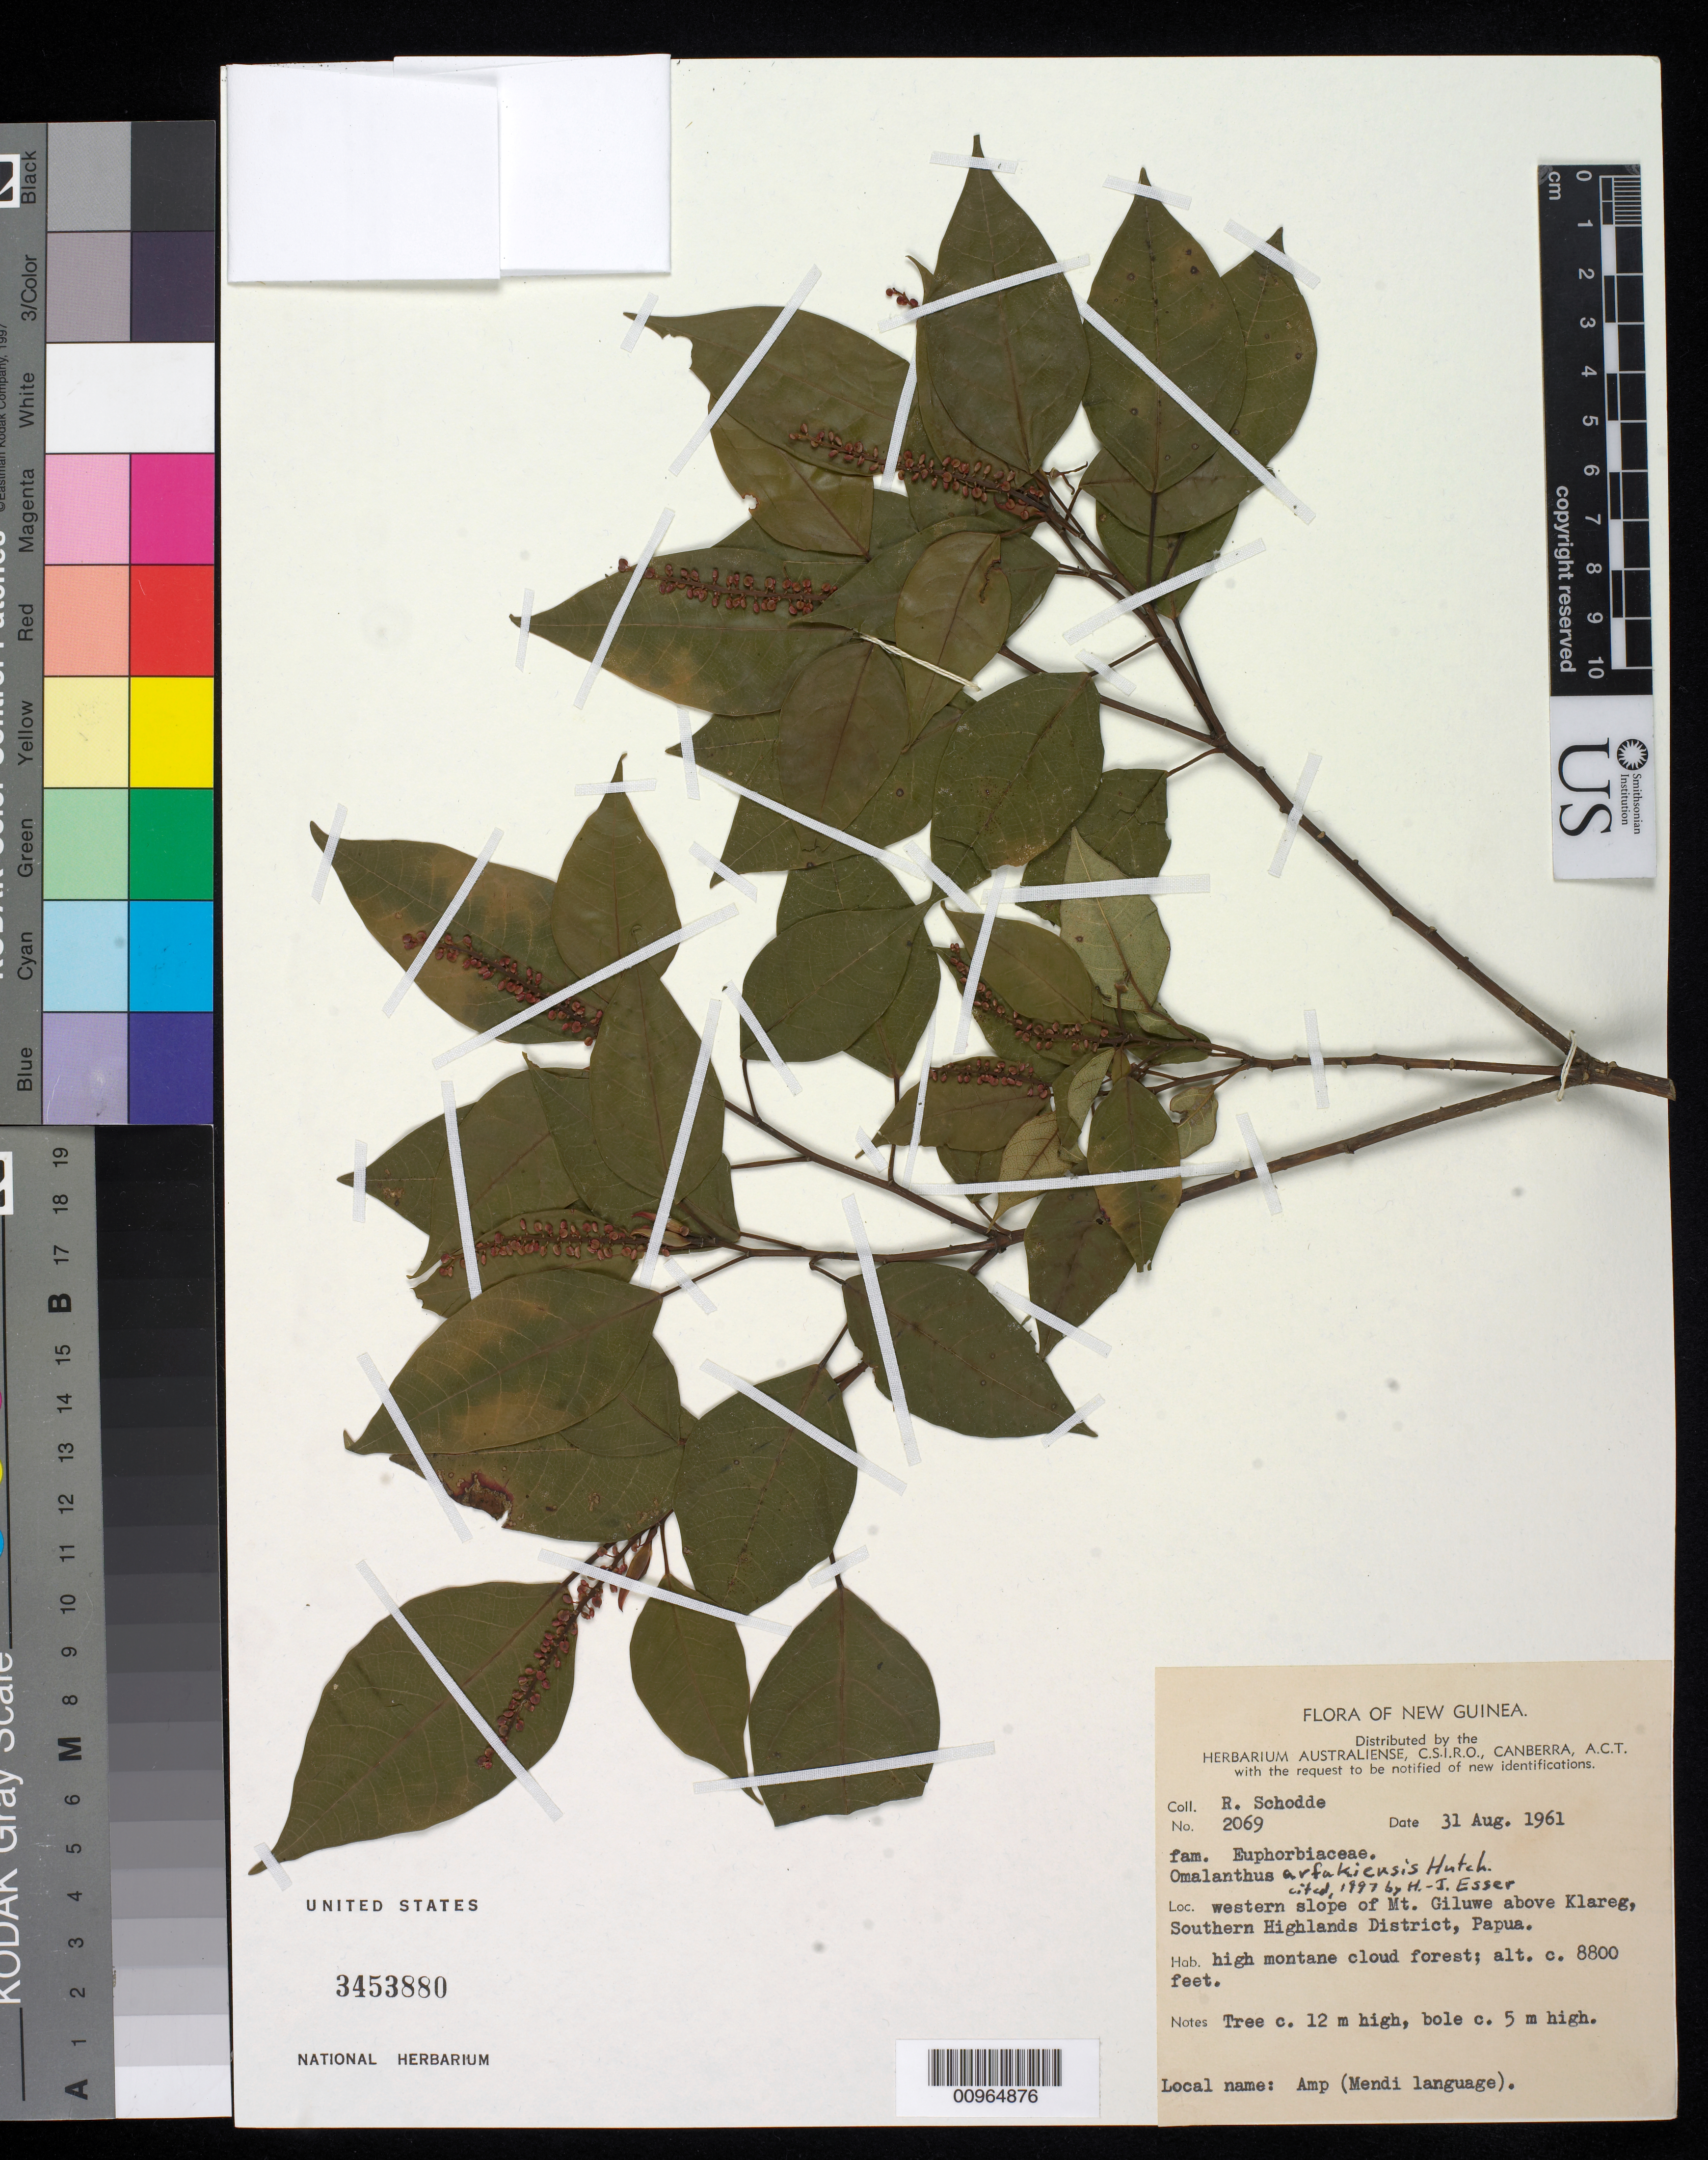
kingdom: Plantae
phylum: Tracheophyta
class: Magnoliopsida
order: Malpighiales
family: Euphorbiaceae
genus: Homalanthus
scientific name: Homalanthus arfakiensis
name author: Hutch.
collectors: R. Schodde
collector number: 2069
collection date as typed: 31 Aug 1961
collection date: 1961-08-31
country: Papua New Guinea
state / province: Southern Highlands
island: New Guinea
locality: Western slope of Mt. Giluwe, above Klareg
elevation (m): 2682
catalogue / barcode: US 3453880